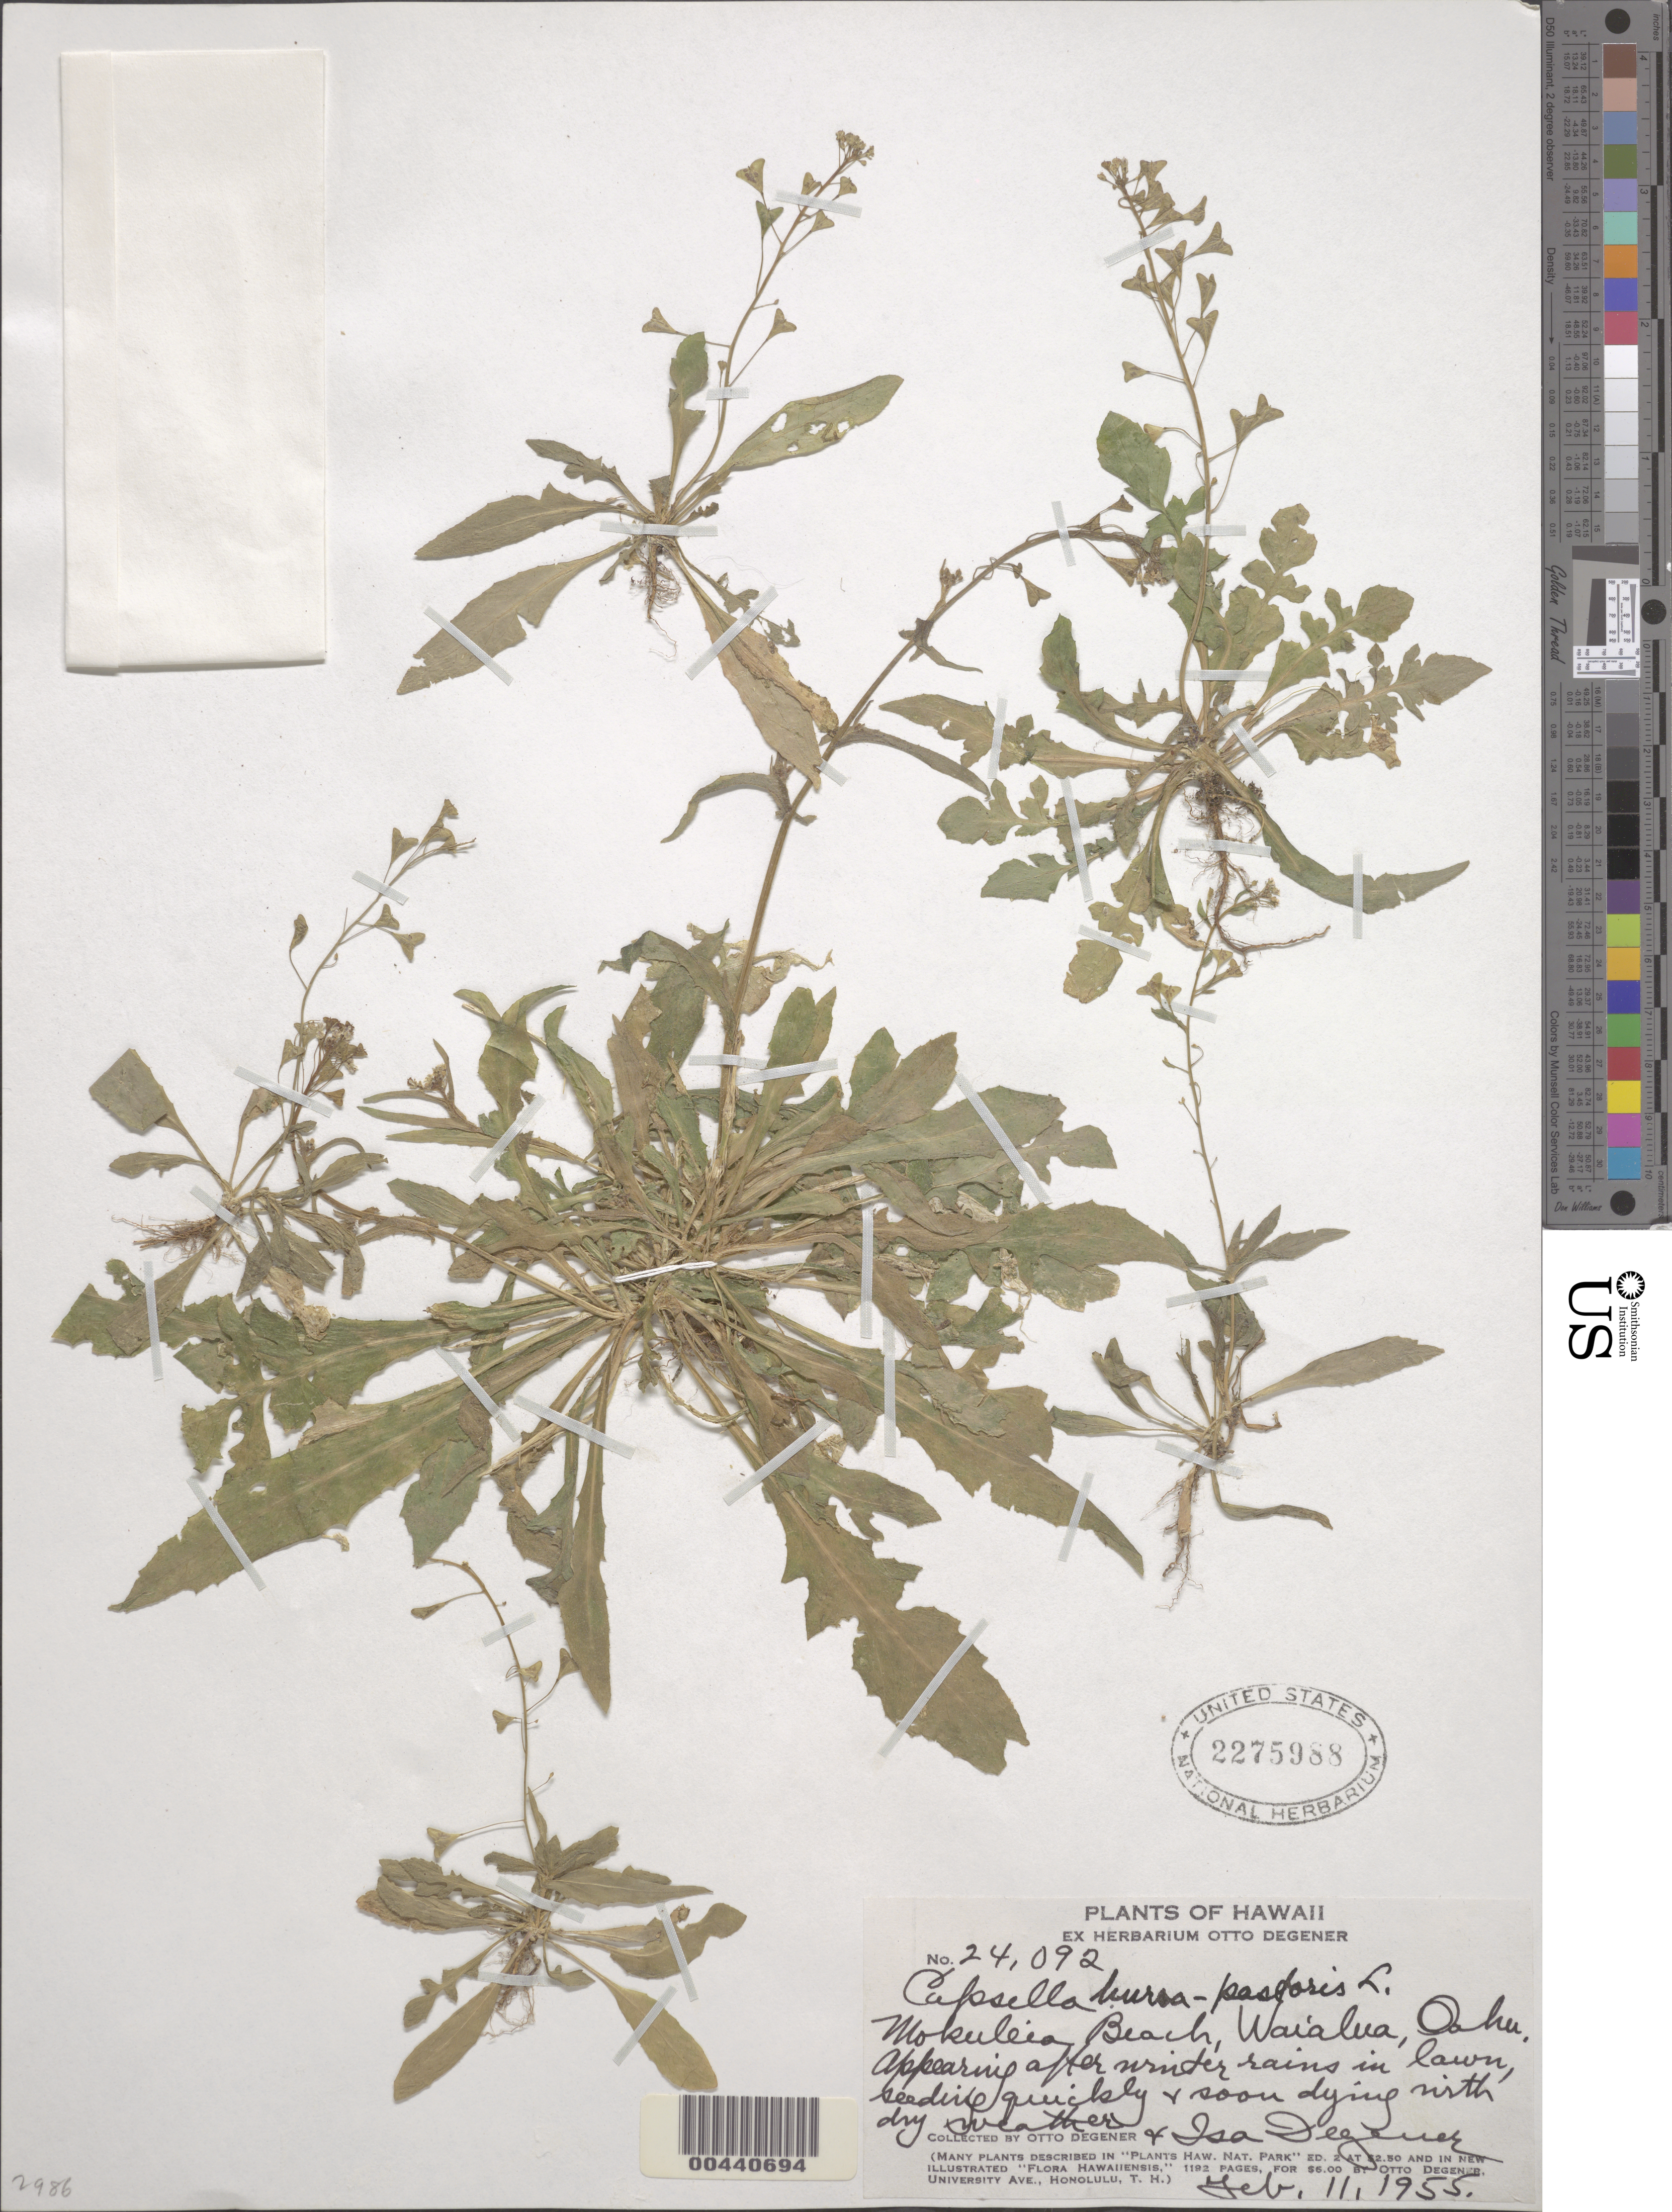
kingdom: Plantae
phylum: Tracheophyta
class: Magnoliopsida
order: Brassicales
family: Brassicaceae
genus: Capsella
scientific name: Capsella bursa-pastoris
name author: (L.) Medik.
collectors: O. Degener & I. Degener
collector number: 24092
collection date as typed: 11 Feb 1955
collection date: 1955-02-11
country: United States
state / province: Hawaii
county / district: Honolulu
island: Oahu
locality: Mokuleia Beach, Waialua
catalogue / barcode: US 2275988